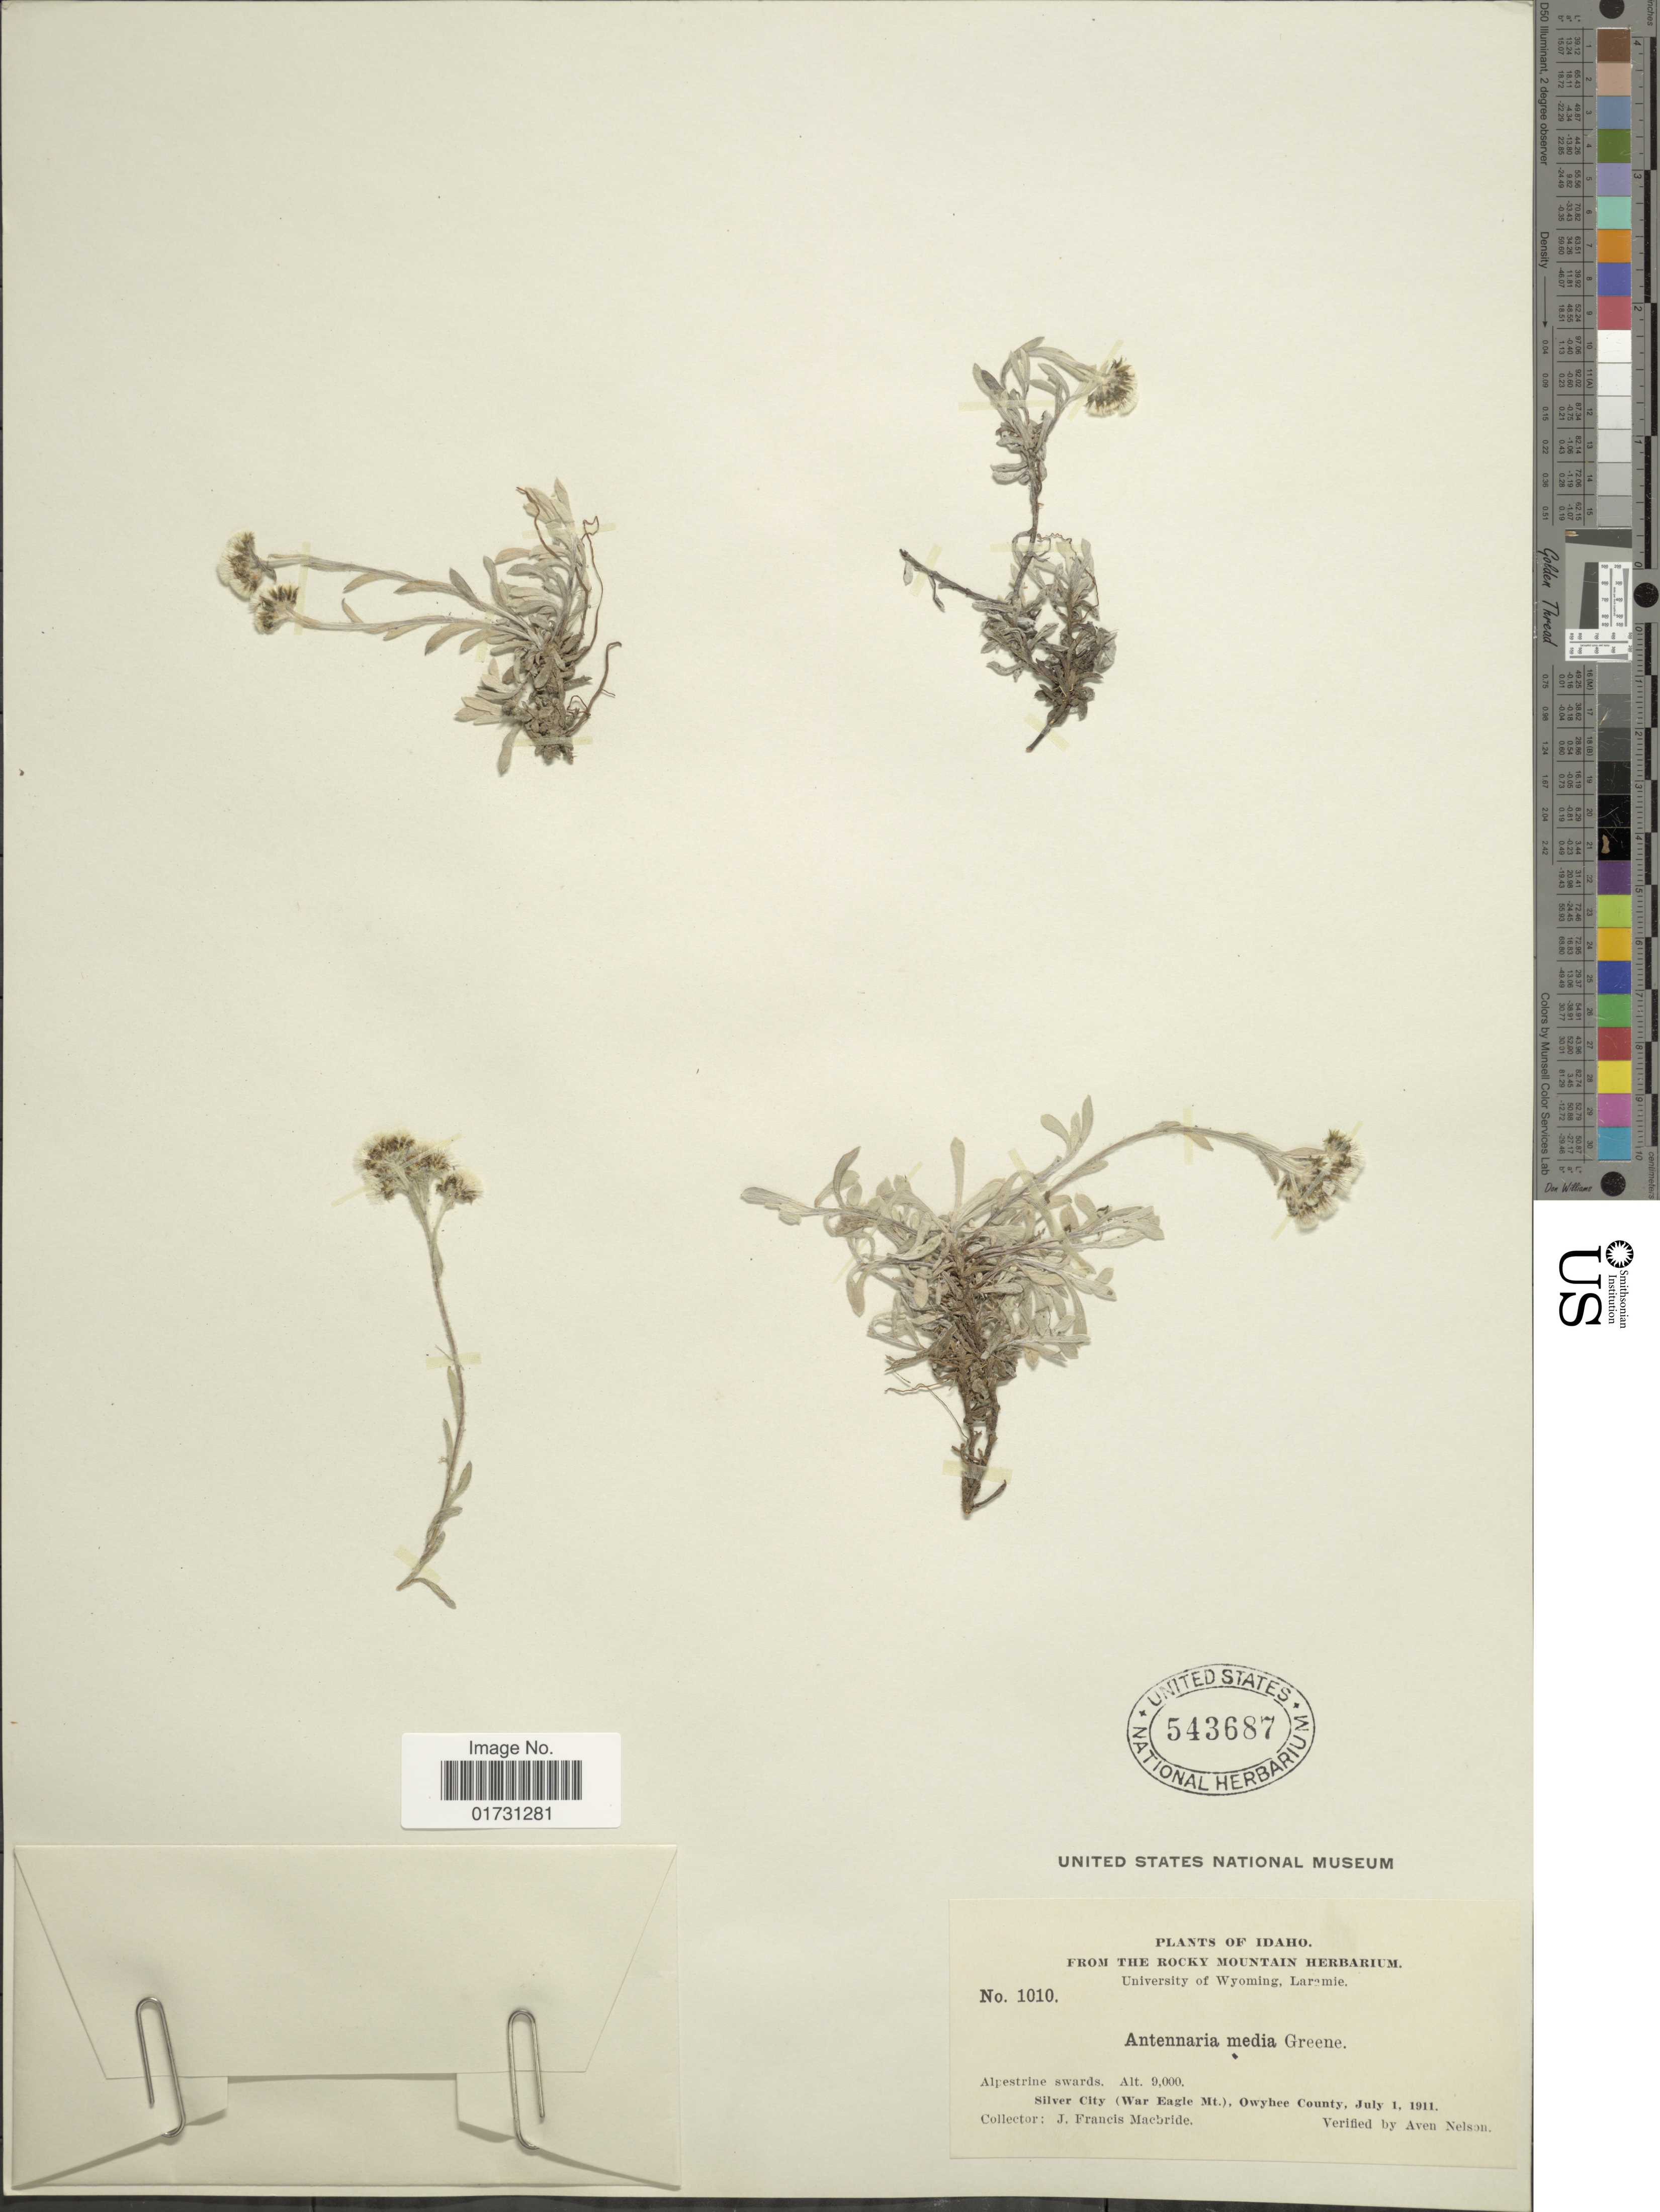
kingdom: Plantae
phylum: Tracheophyta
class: Magnoliopsida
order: Asterales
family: Asteraceae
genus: Antennaria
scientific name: Antennaria media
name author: Greene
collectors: J. F. Macbride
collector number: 1010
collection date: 1911-07-01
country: United States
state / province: Idaho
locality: Silver City (War Eagle Mt.) Owyhee County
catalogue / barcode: US 543687